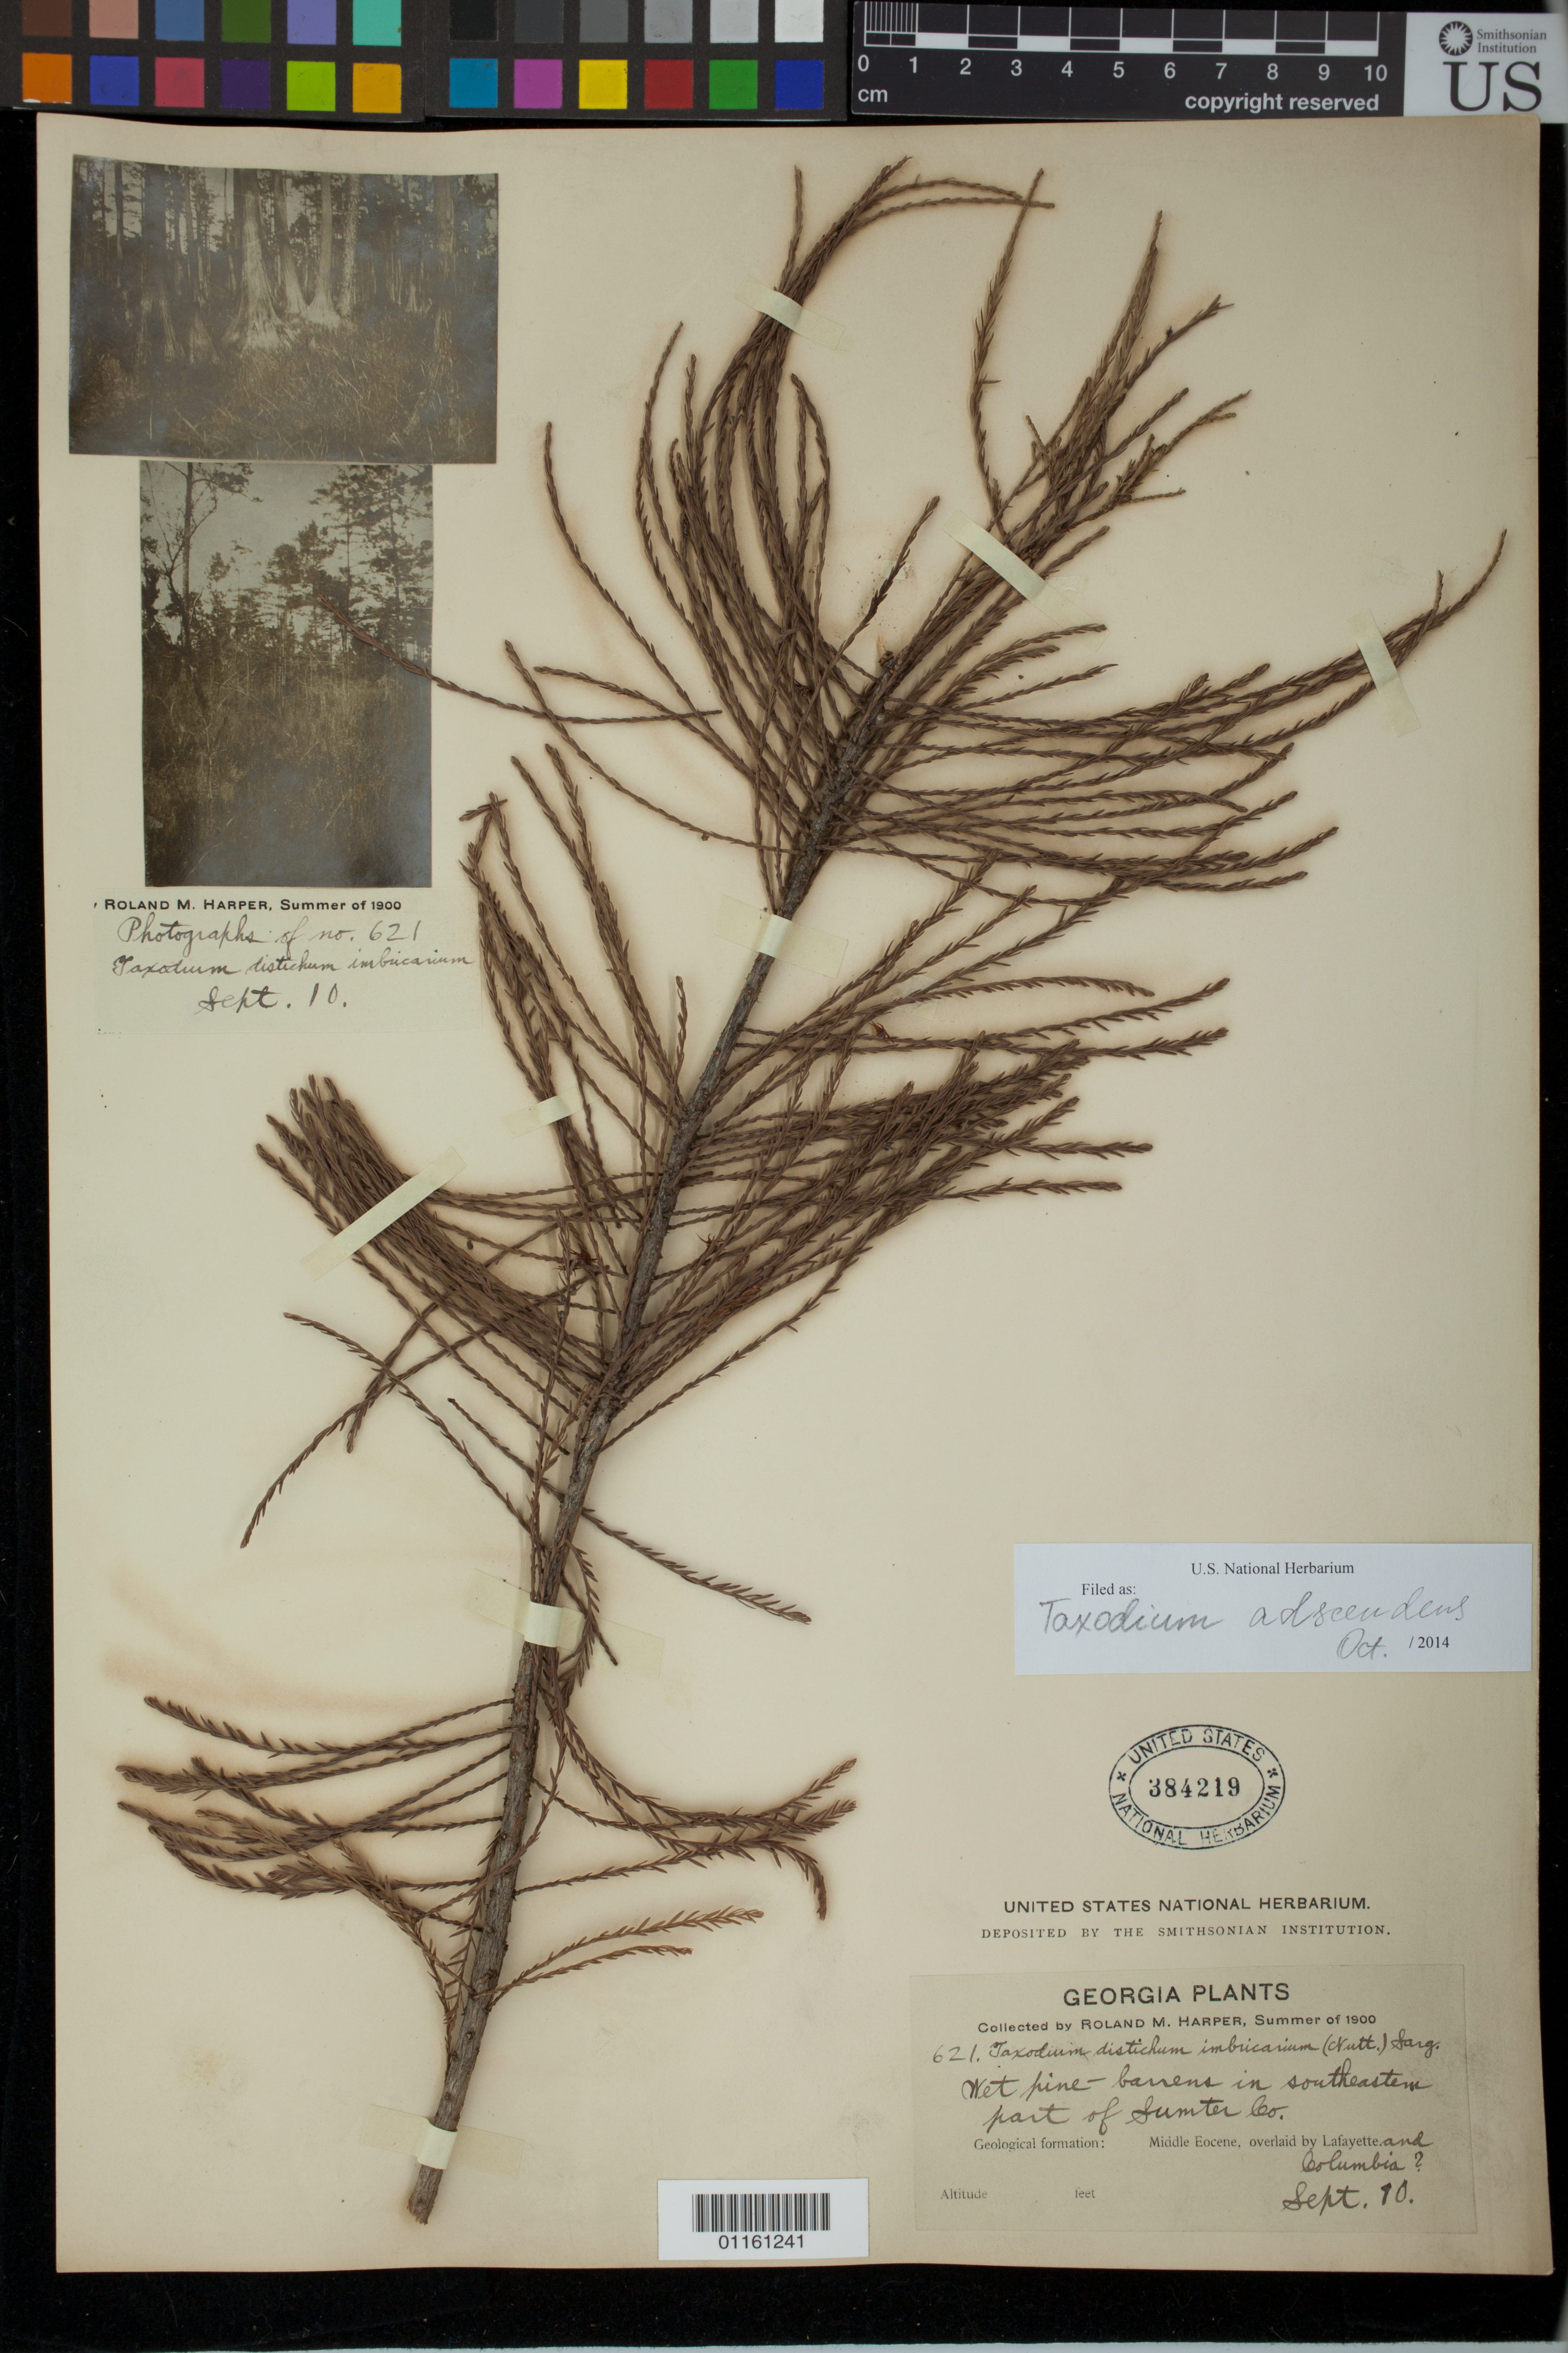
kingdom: Plantae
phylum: Tracheophyta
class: Pinopsida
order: Pinales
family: Cupressaceae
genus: Taxodium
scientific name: Taxodium ascendens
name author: Brongn.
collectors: R. M. Harper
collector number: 621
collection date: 1900-09-10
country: United States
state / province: Georgia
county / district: Sumter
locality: Wet pine-barrens in southeastern part of Sumter Co.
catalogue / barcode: US 384219